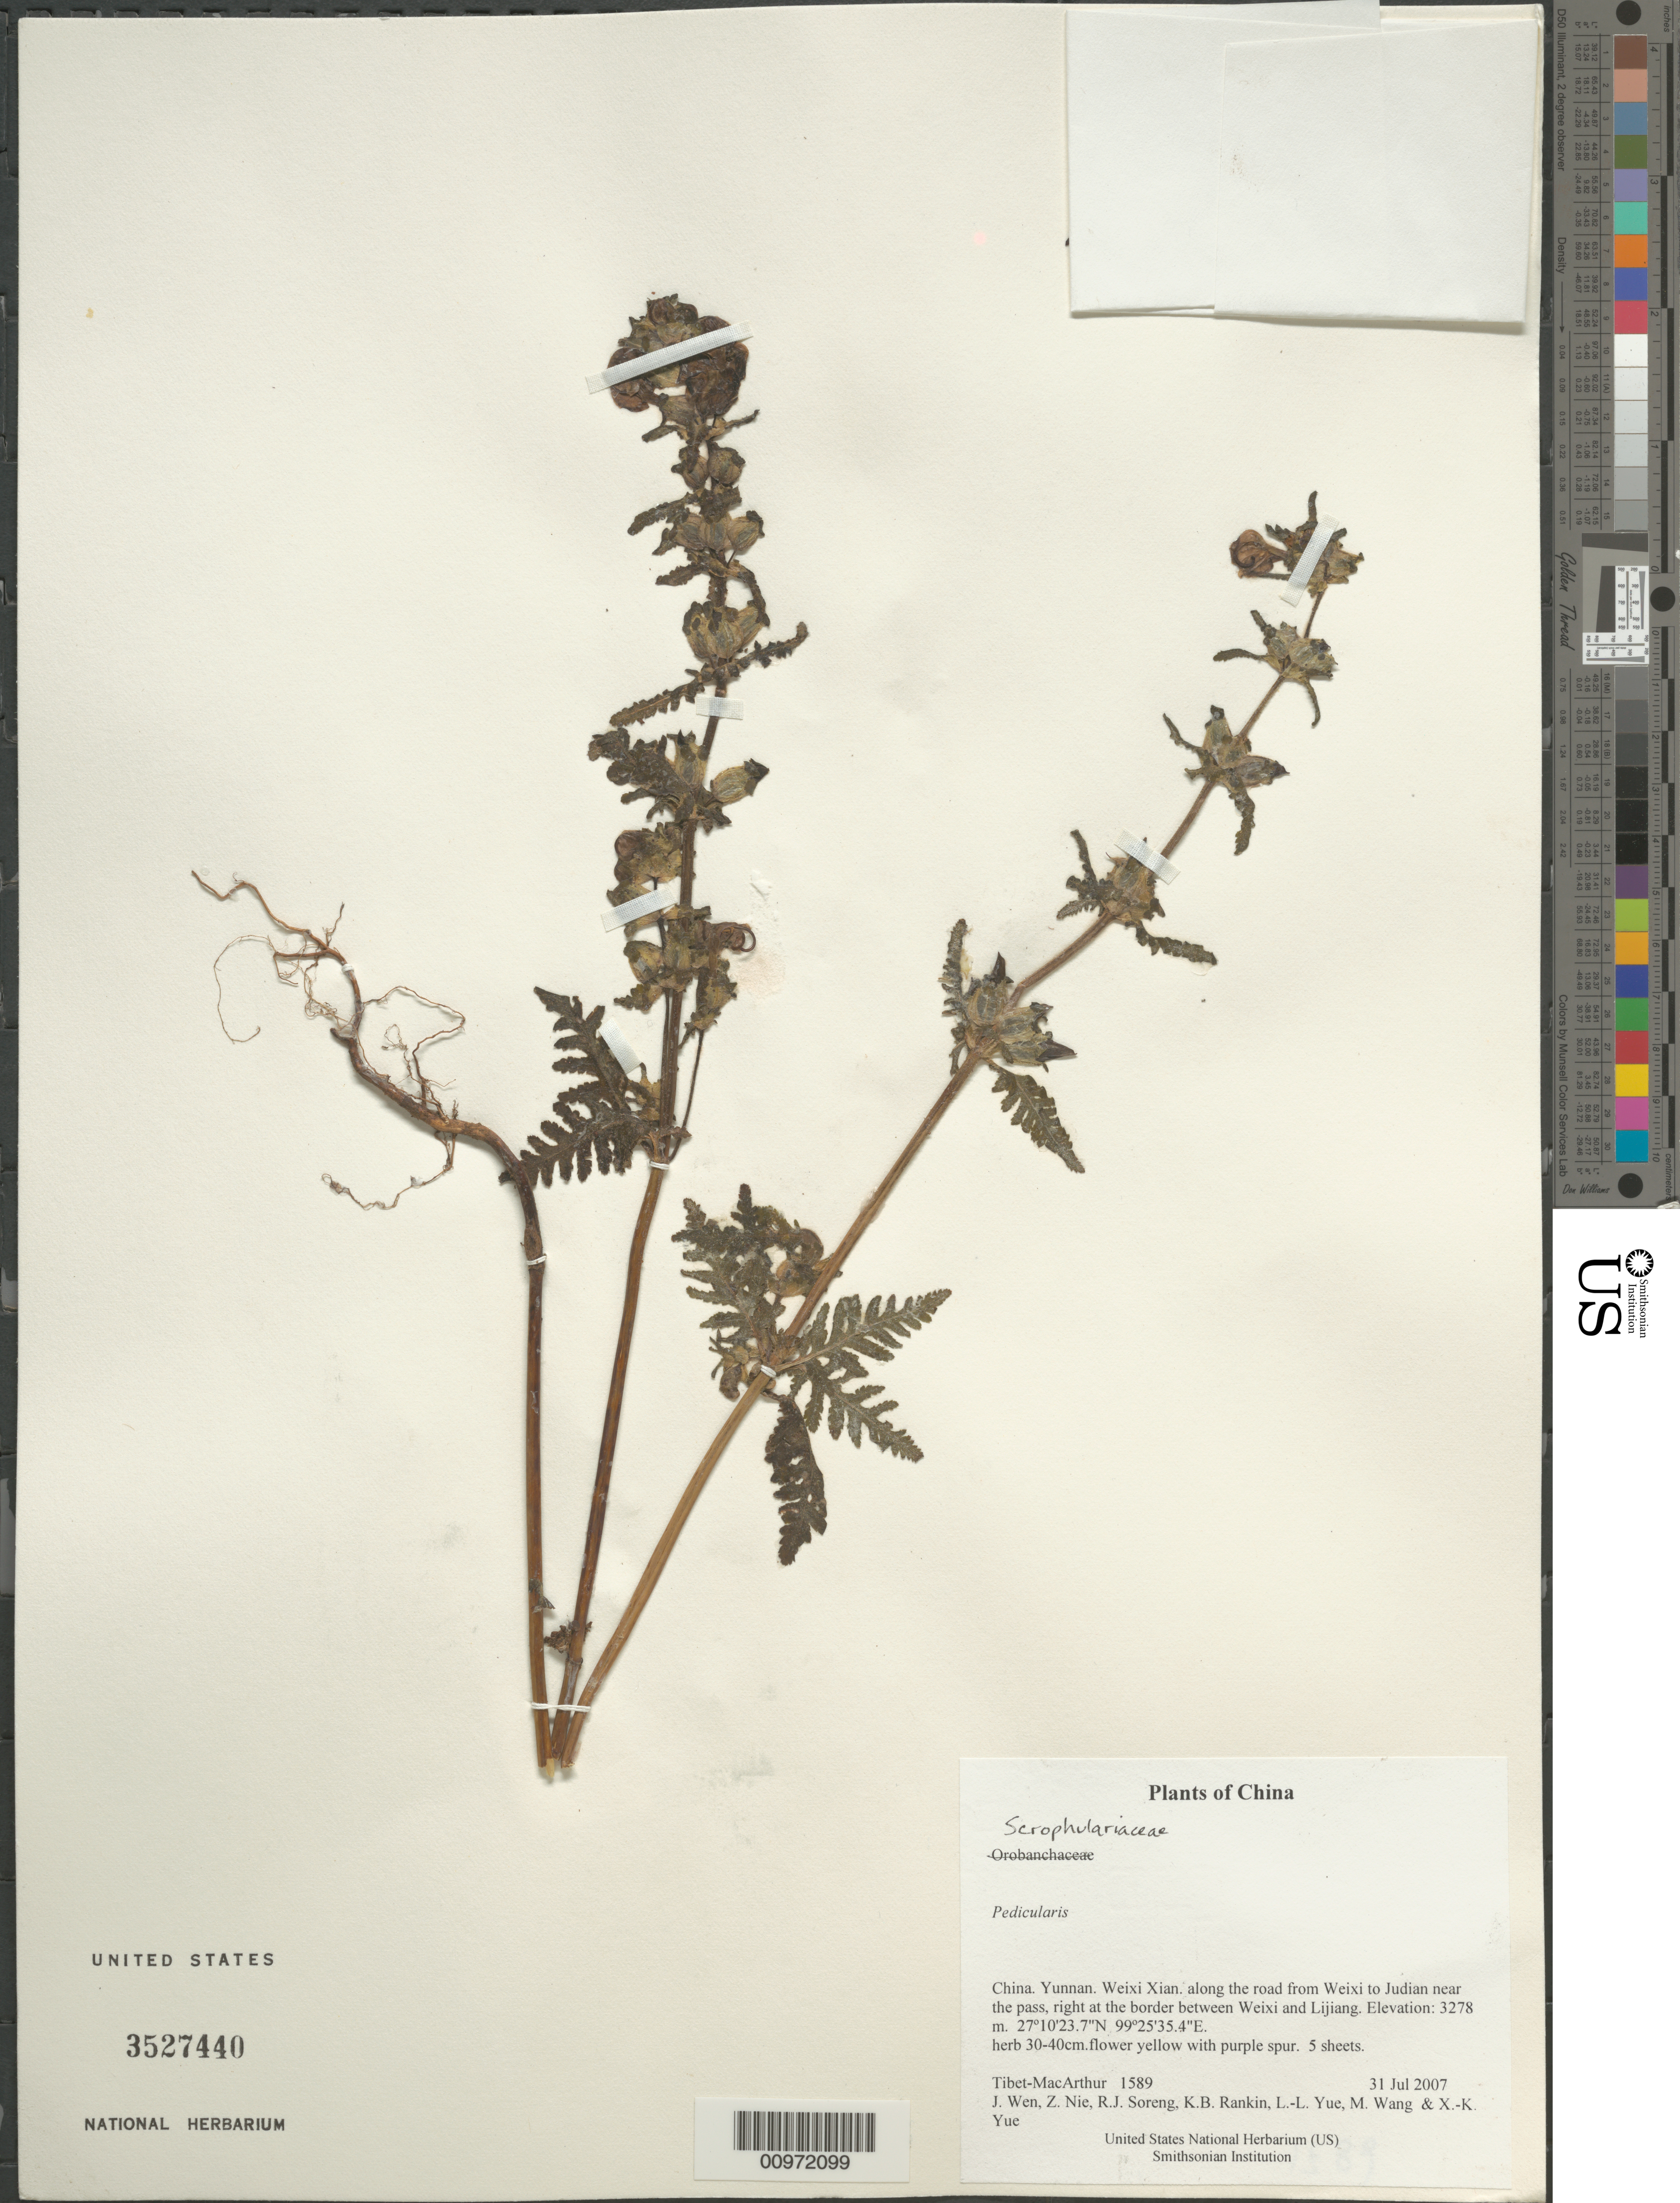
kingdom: Plantae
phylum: Tracheophyta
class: Magnoliopsida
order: Lamiales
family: Orobanchaceae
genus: Pedicularis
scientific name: Pedicularis sp.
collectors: Tibet-MacArthur, J. Wen, Z. Nie, R. J. Soreng, K. Rankin, L. Yue, M. Wang & X. Yue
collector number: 1589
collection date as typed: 31 Jul 2007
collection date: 2007-07-31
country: China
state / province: Yunnan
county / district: Weixi Xian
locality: along the road from Weixi to Judian near the pass, right at the border between Weixi and Lijiang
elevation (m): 3278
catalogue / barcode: US 3527440